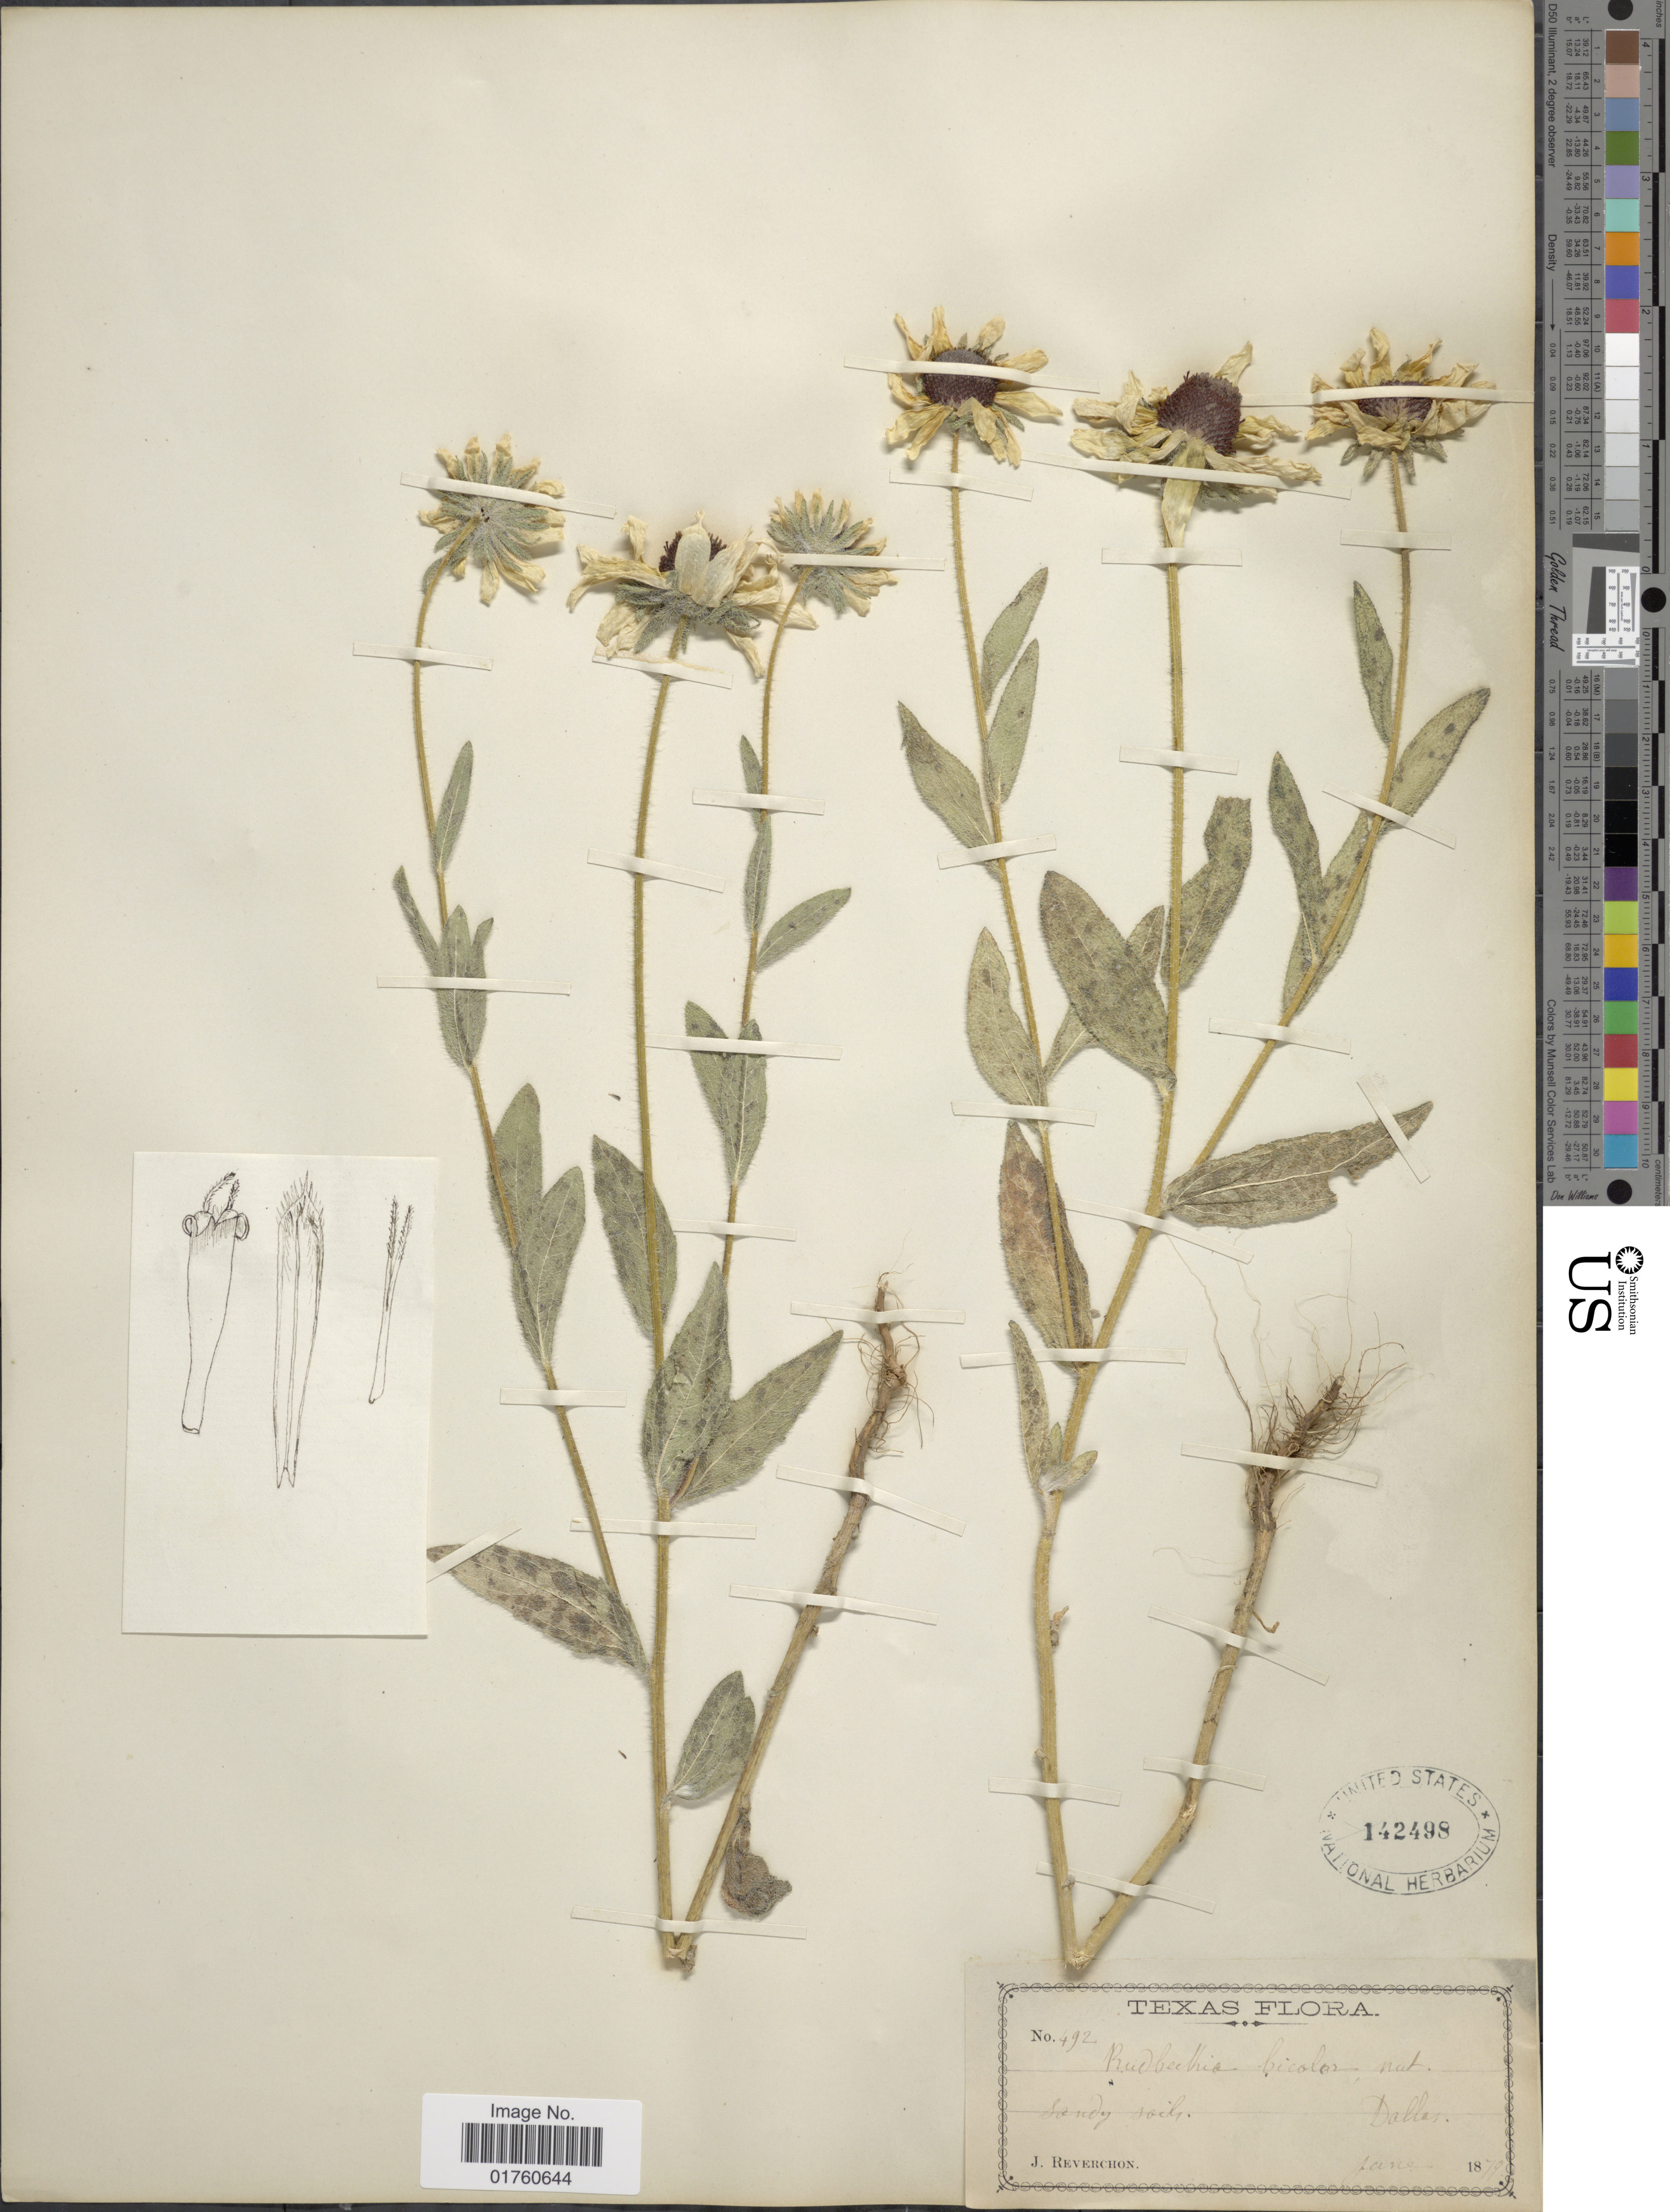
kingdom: Plantae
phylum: Tracheophyta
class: Magnoliopsida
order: Asterales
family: Asteraceae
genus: Rudbeckia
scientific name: Rudbeckia bicolor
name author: Nutt.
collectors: J. Reverchon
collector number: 492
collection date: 1879-06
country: United States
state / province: Texas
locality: Sandy soils, Dallas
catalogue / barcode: US 142498